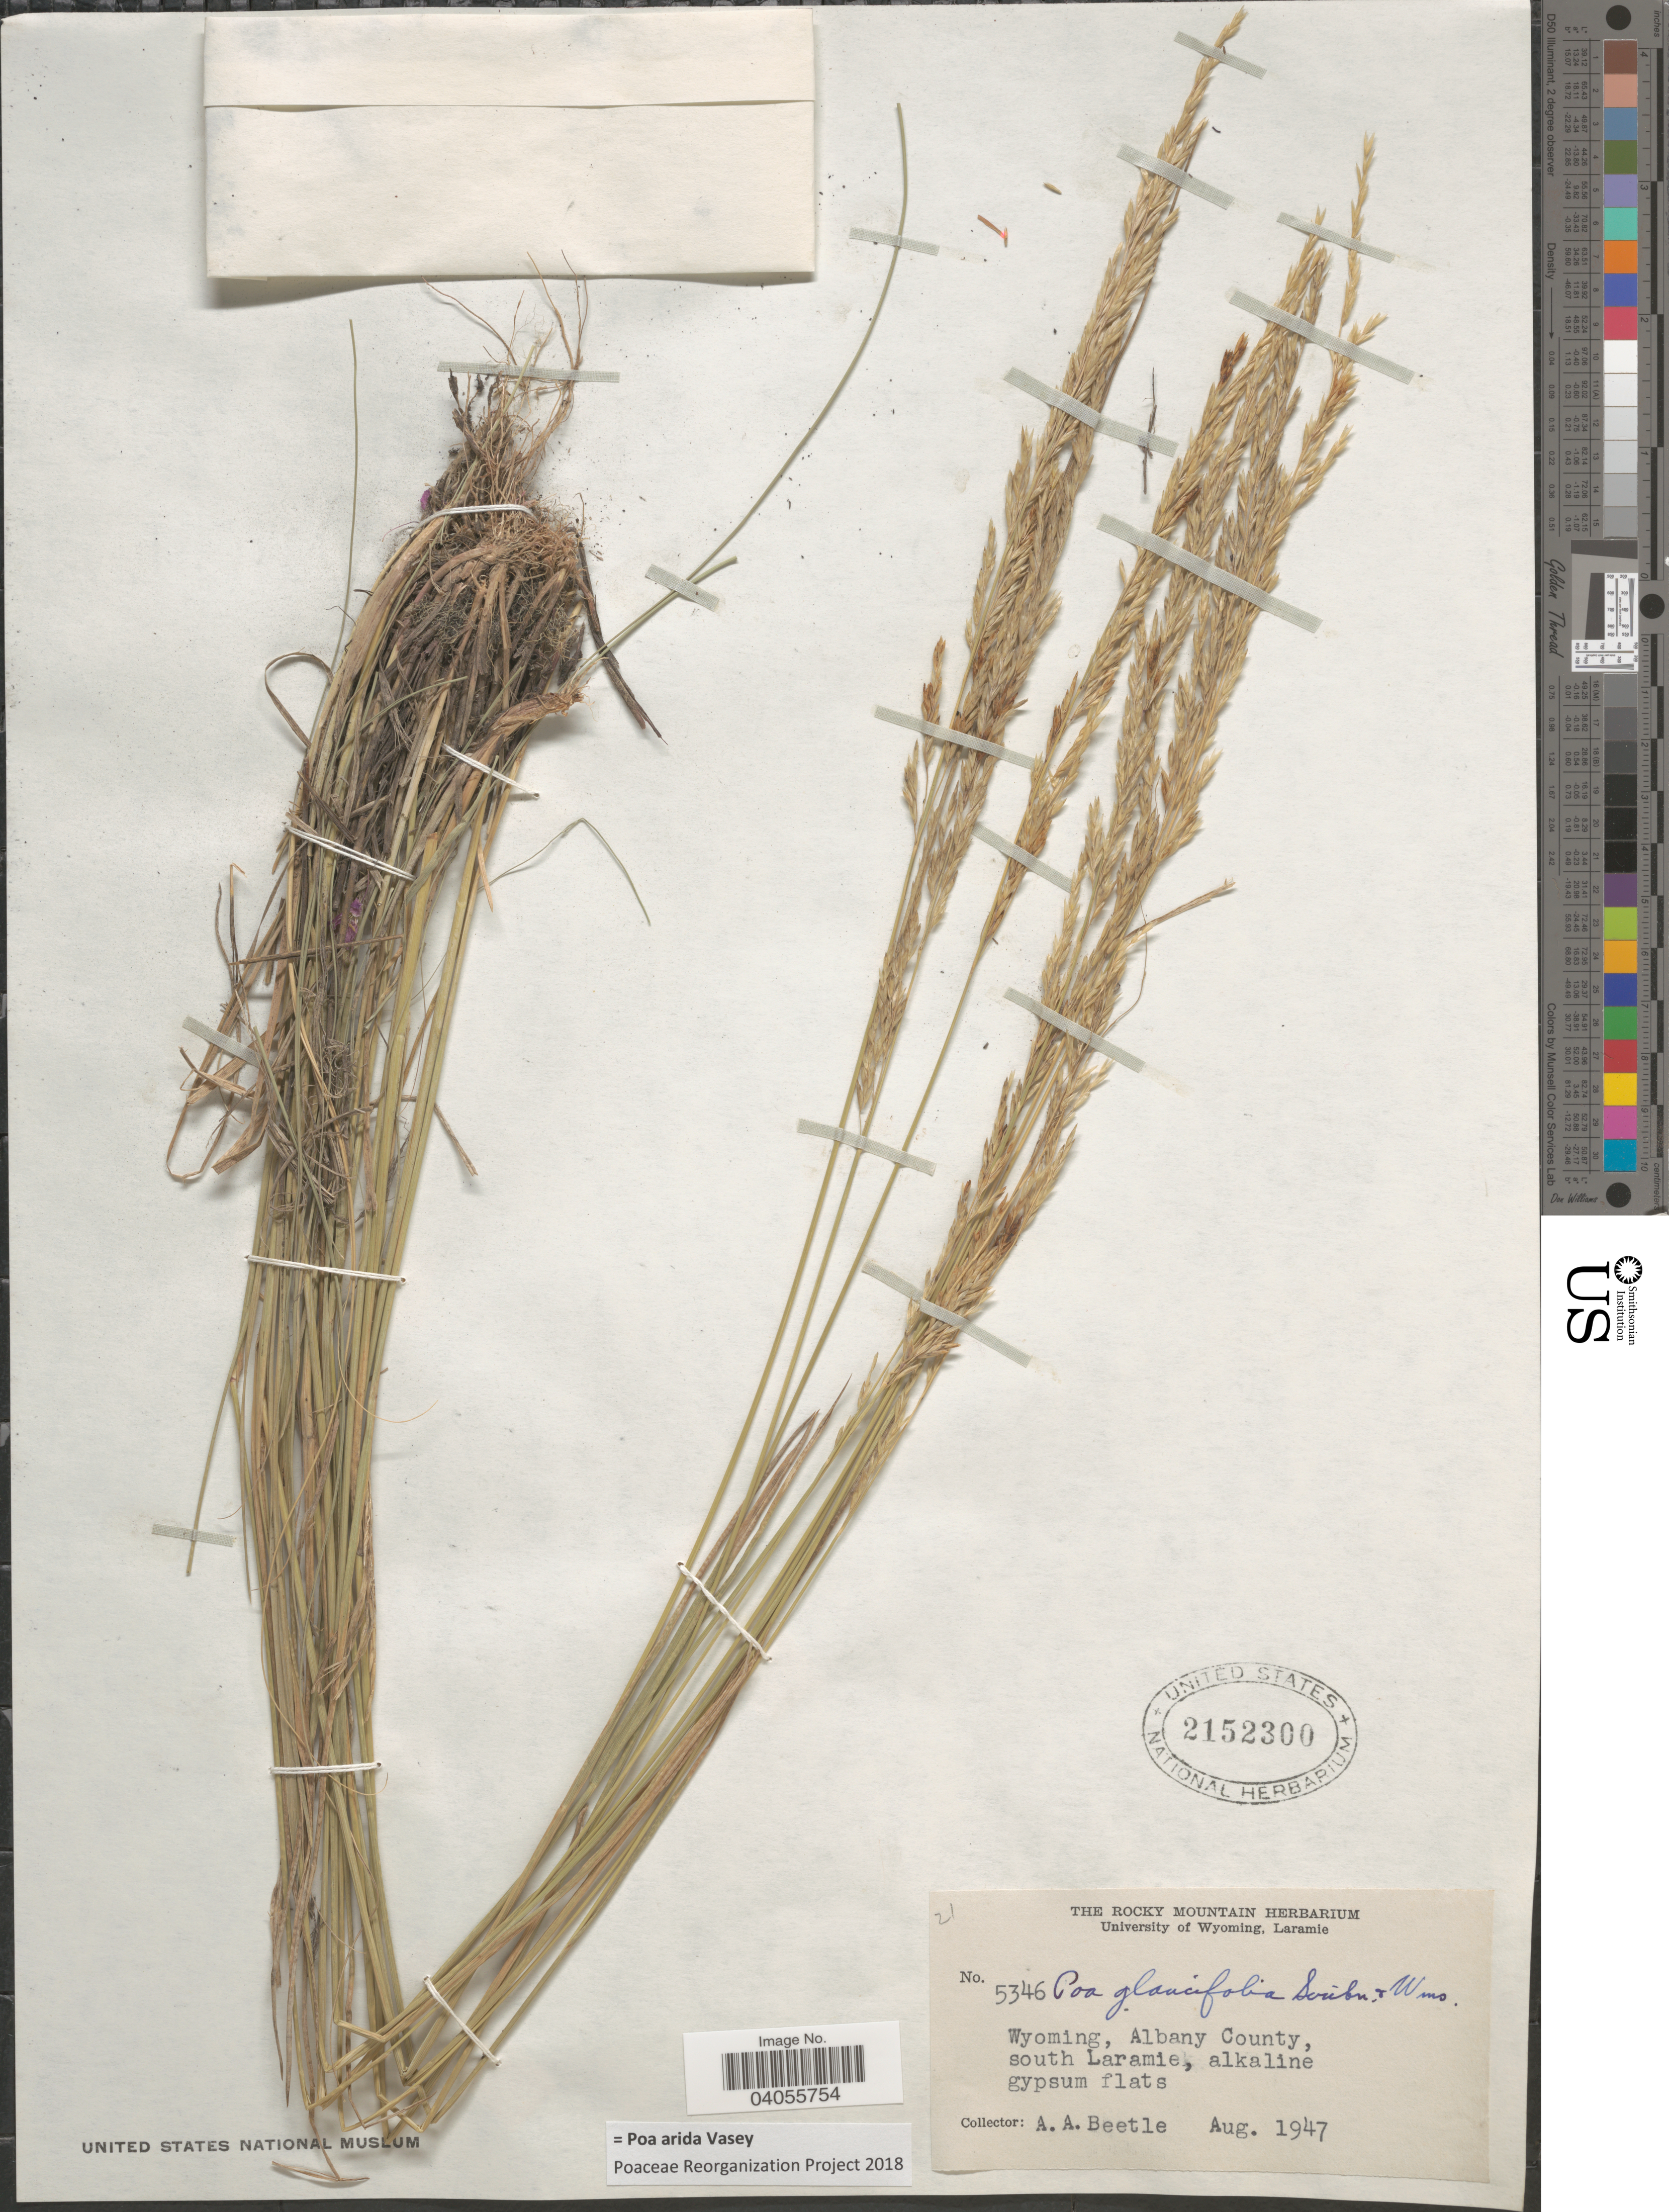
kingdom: Plantae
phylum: Tracheophyta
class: Liliopsida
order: Poales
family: Poaceae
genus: Poa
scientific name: Poa arida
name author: Vasey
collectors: A. A. Beetle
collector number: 5346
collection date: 1947-08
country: United States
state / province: Wyoming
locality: Albany County, south Laramie.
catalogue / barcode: US 2152300